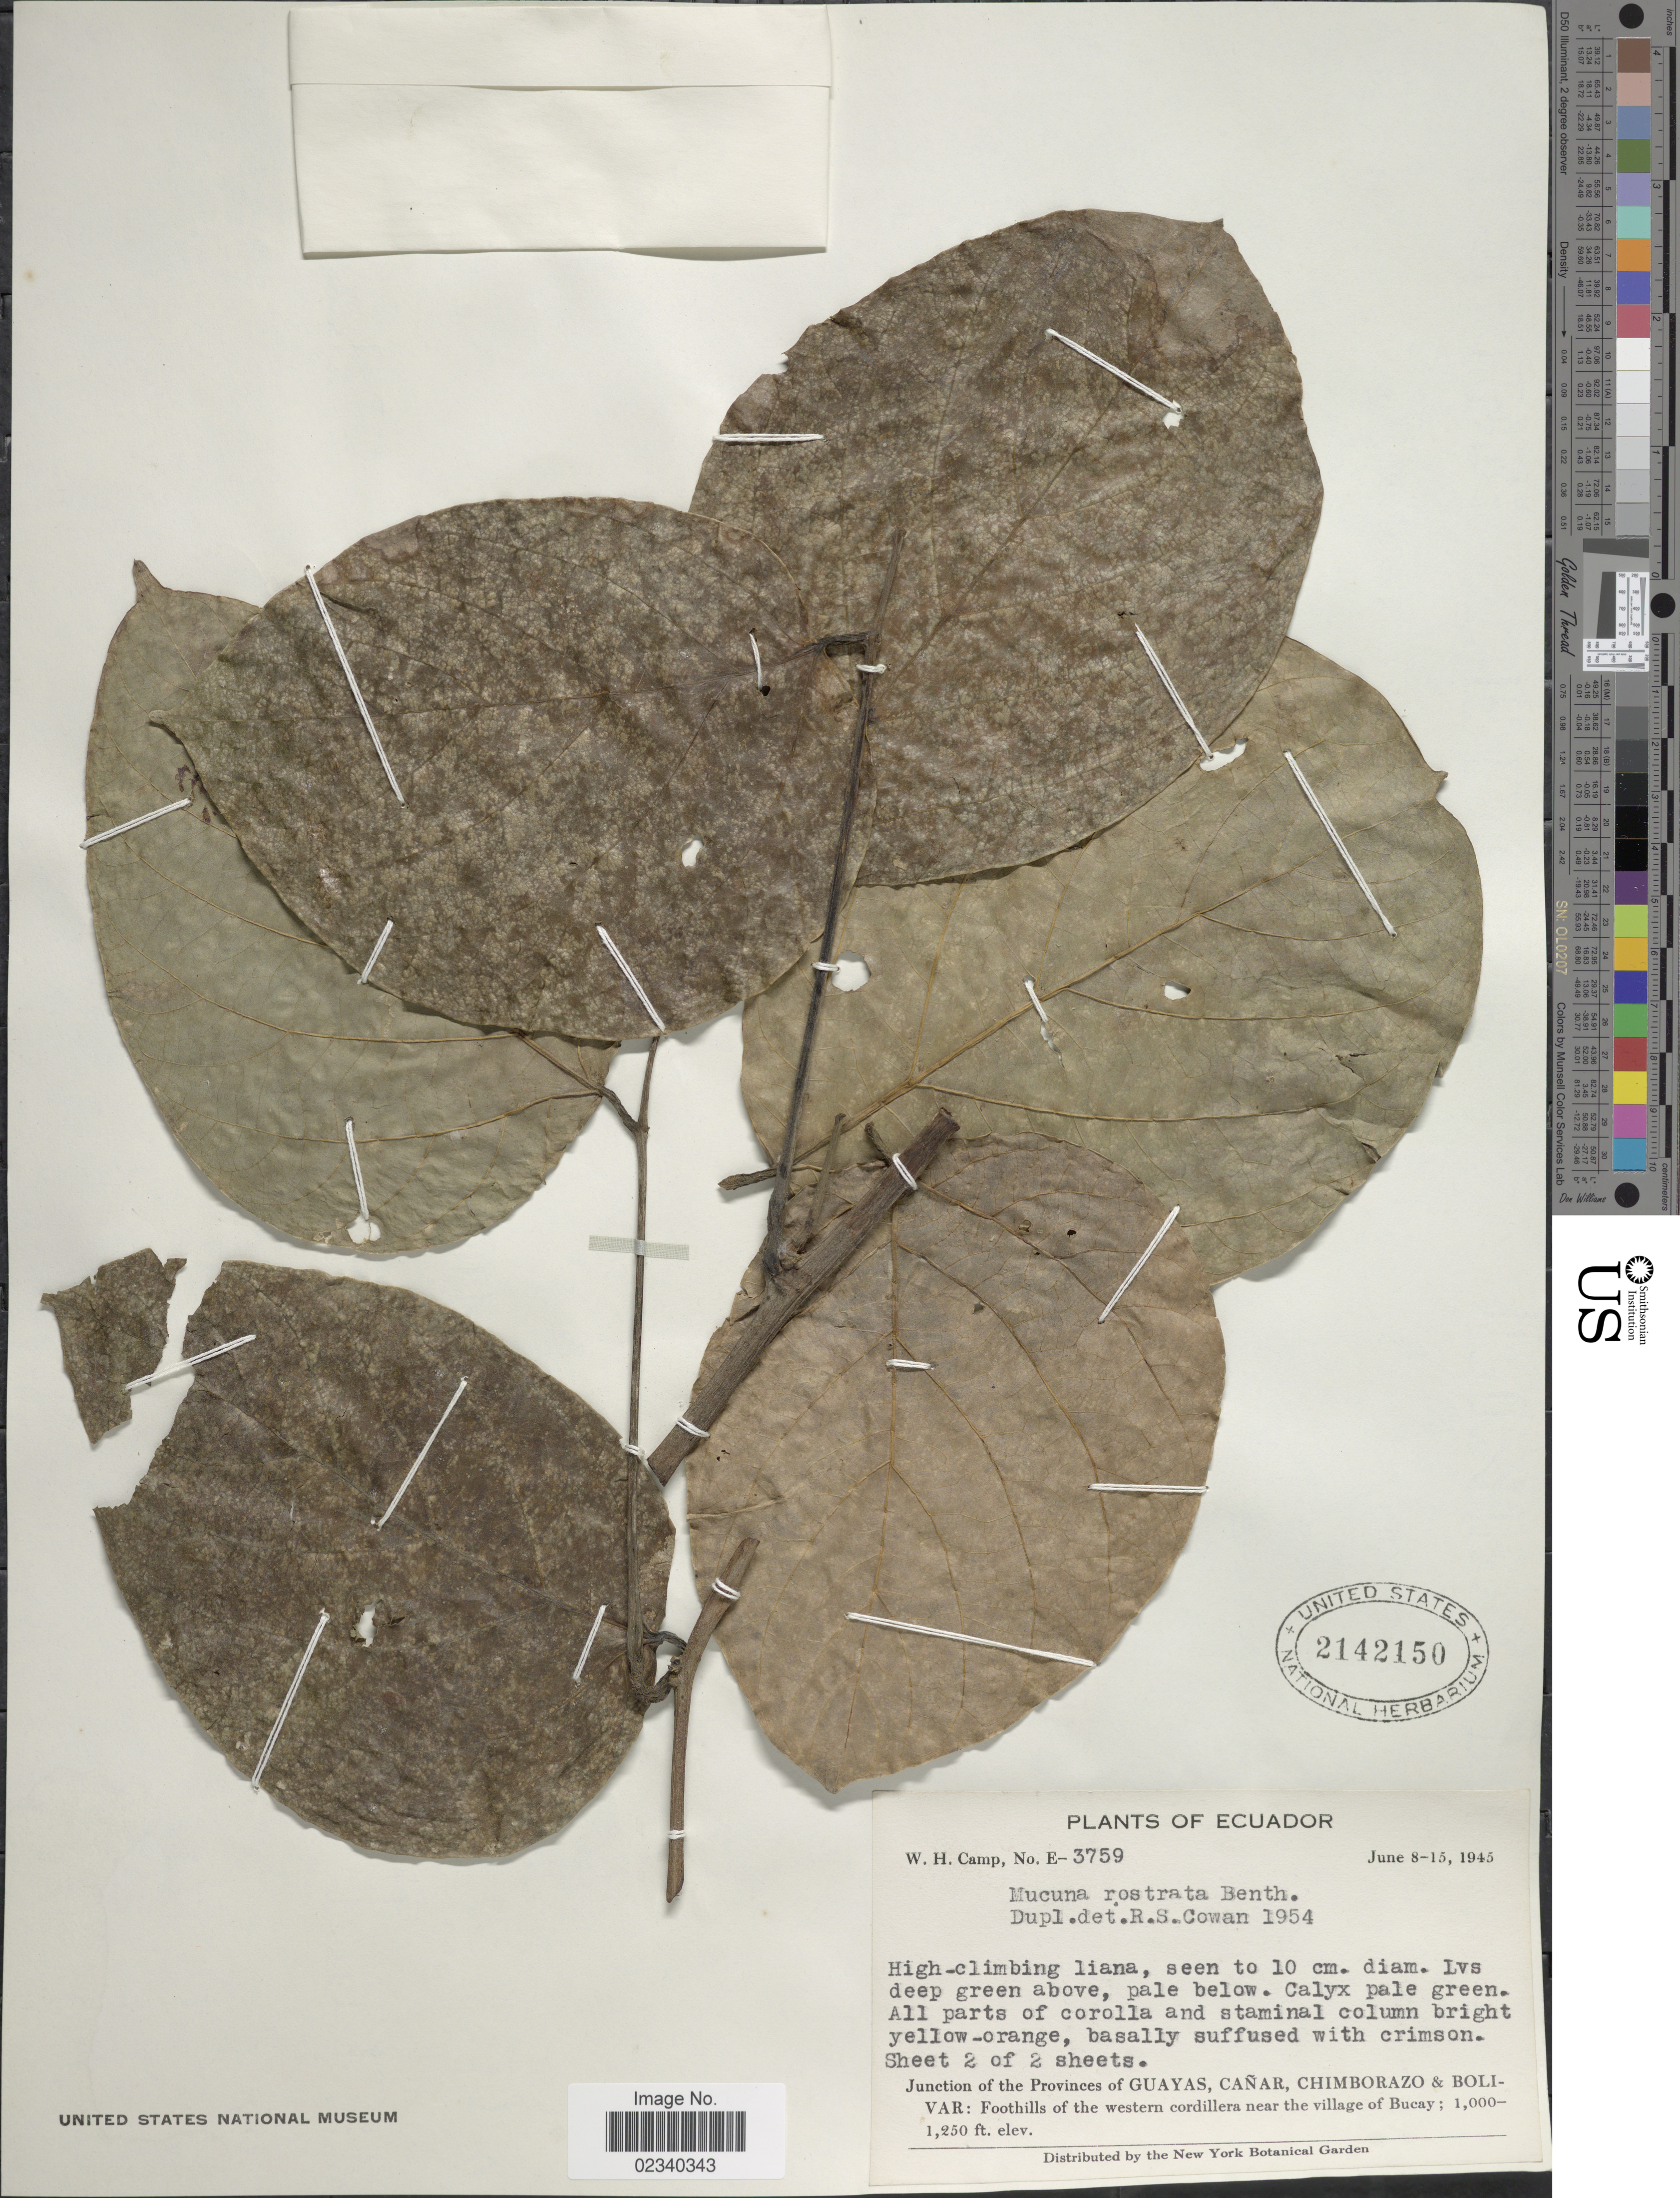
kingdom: Plantae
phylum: Tracheophyta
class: Magnoliopsida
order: Fabales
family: Fabaceae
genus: Mucuna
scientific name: Mucuna rostrata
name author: Benth.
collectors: W. H. Camp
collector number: E-3759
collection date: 1945-06-08/1945-06-15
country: Ecuador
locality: Junction of the Provinces of Guayas, Canar, Chimborazo & Bolivar: Foothills of the western cordillera near the village of Bucay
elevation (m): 305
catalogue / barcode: US 2142150